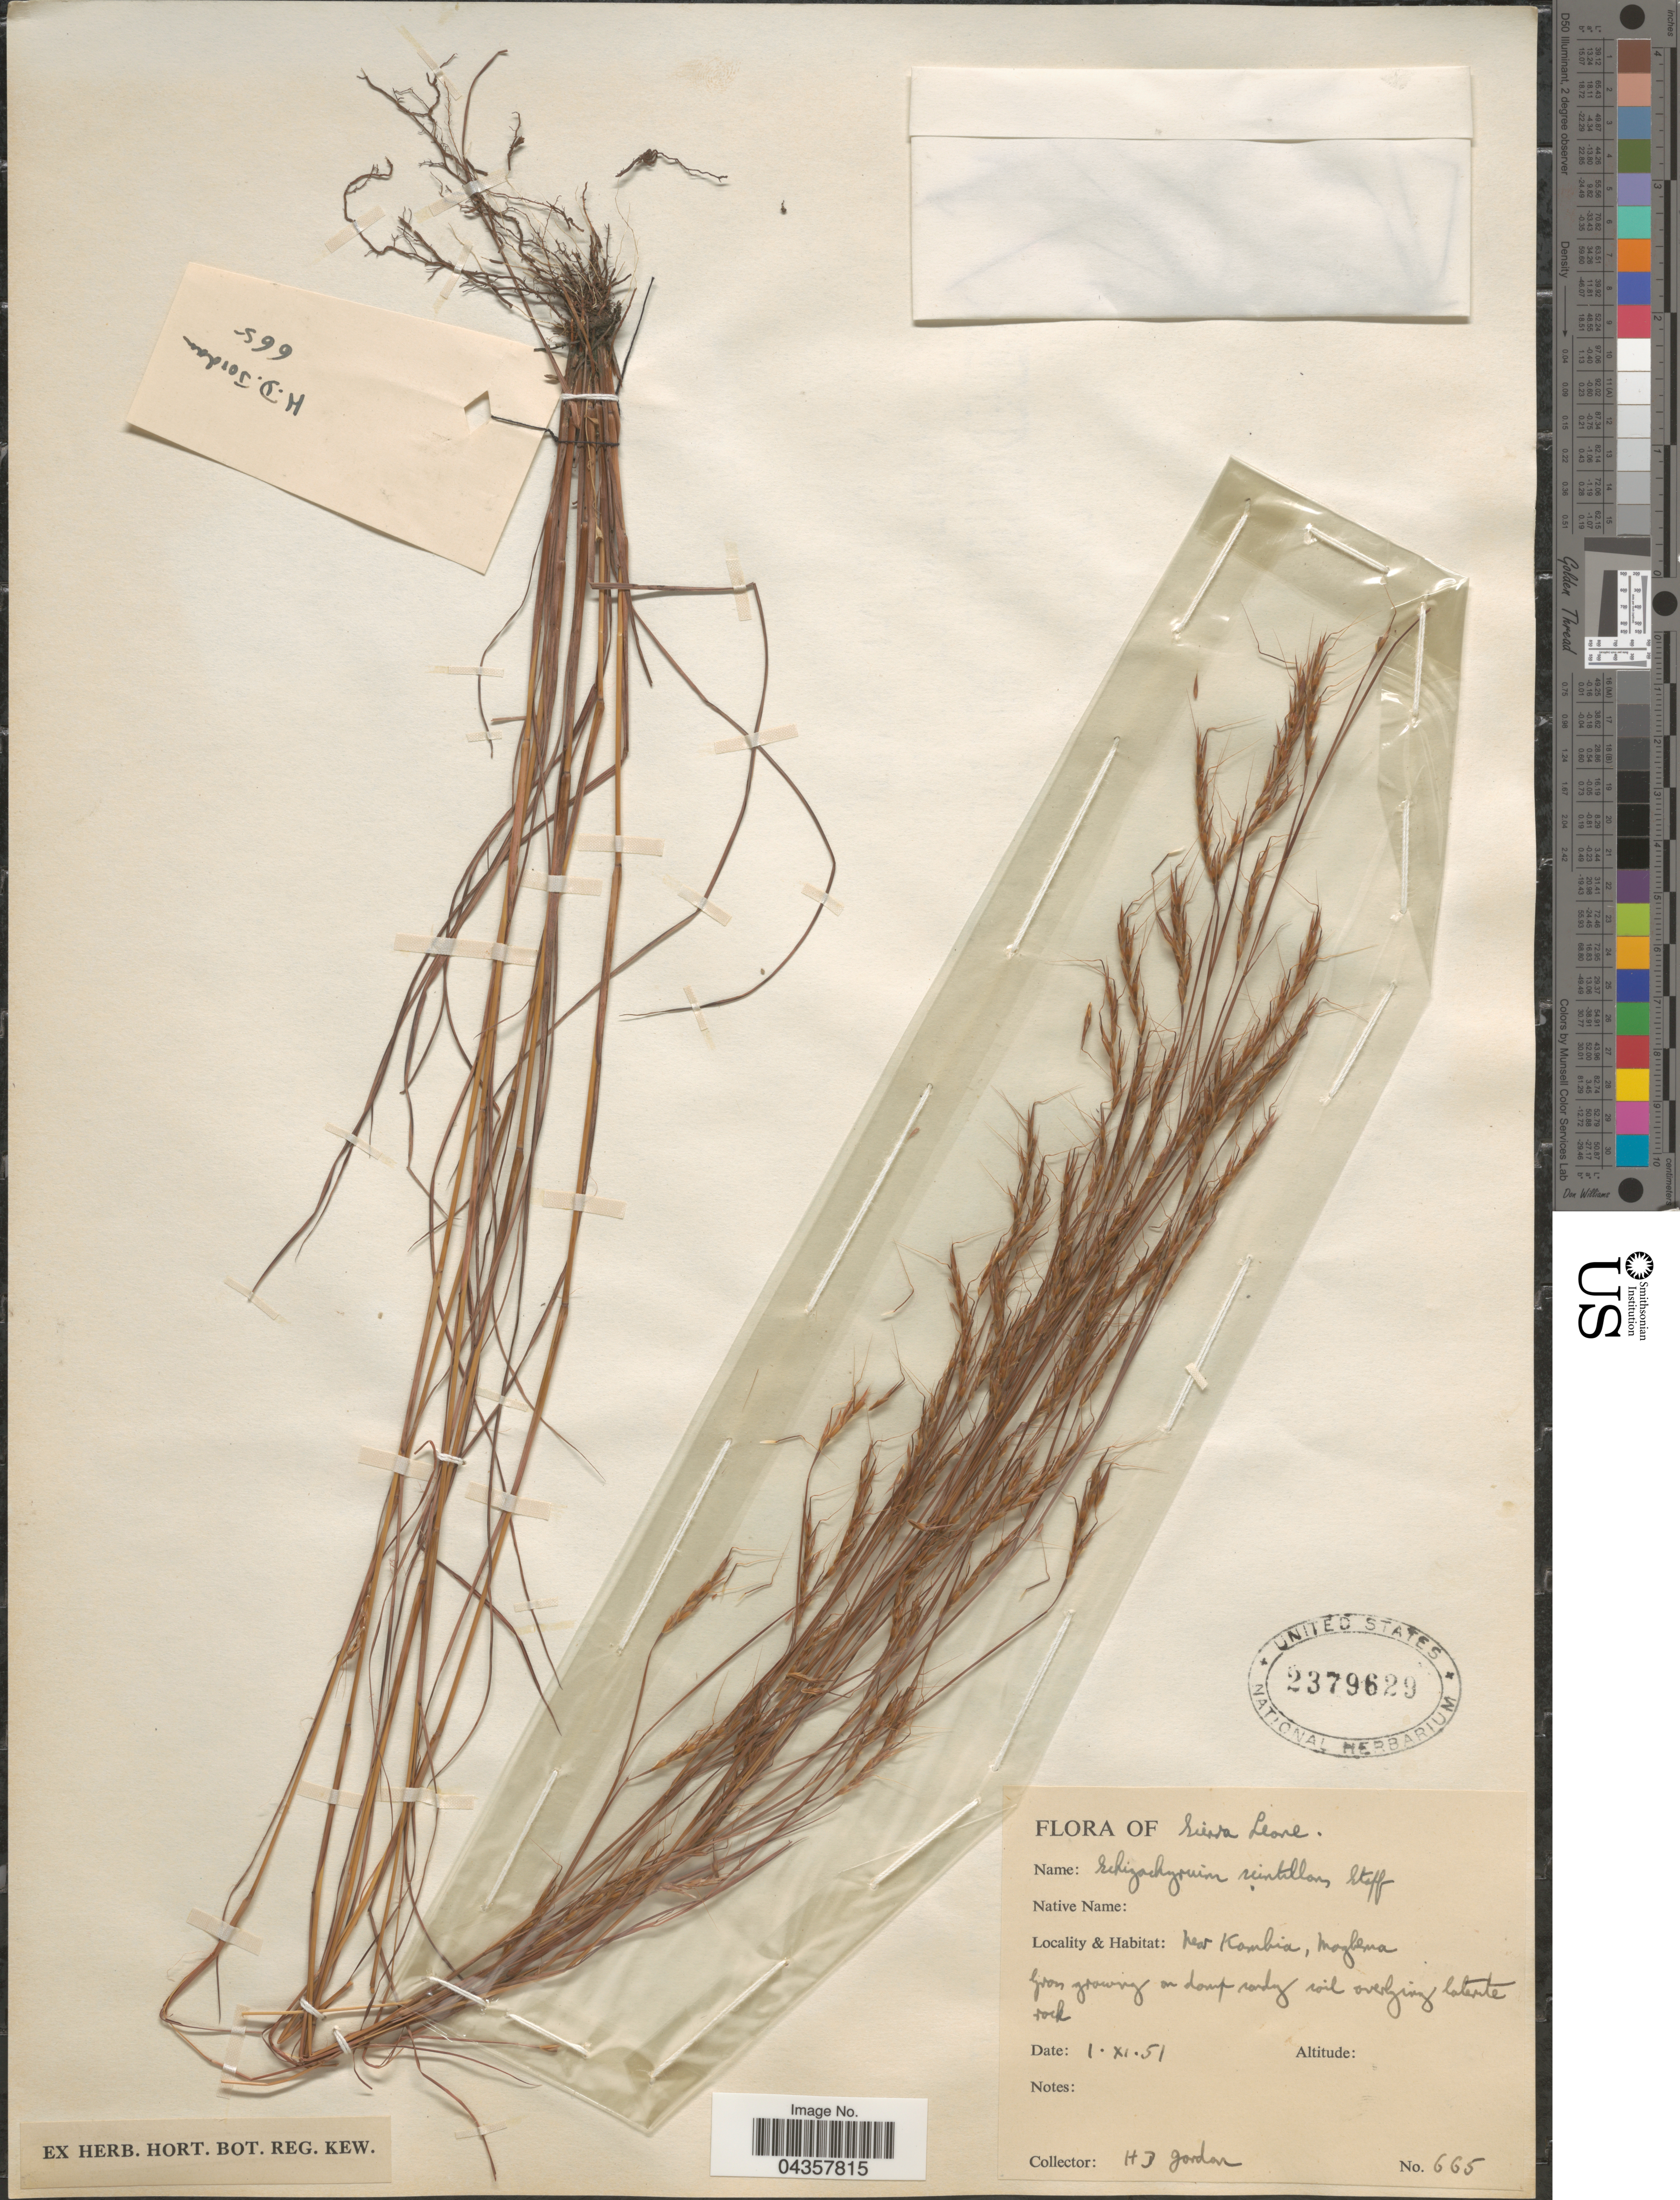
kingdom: Plantae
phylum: Tracheophyta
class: Liliopsida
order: Poales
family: Poaceae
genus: Schizachyrium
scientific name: Schizachyrium scintillans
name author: Stapf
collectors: H. Jordan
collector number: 665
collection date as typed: Transcribed d/m/y: 1/11/51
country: Sierra Leone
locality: Near Kambia, Magbema.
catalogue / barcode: US 2379629